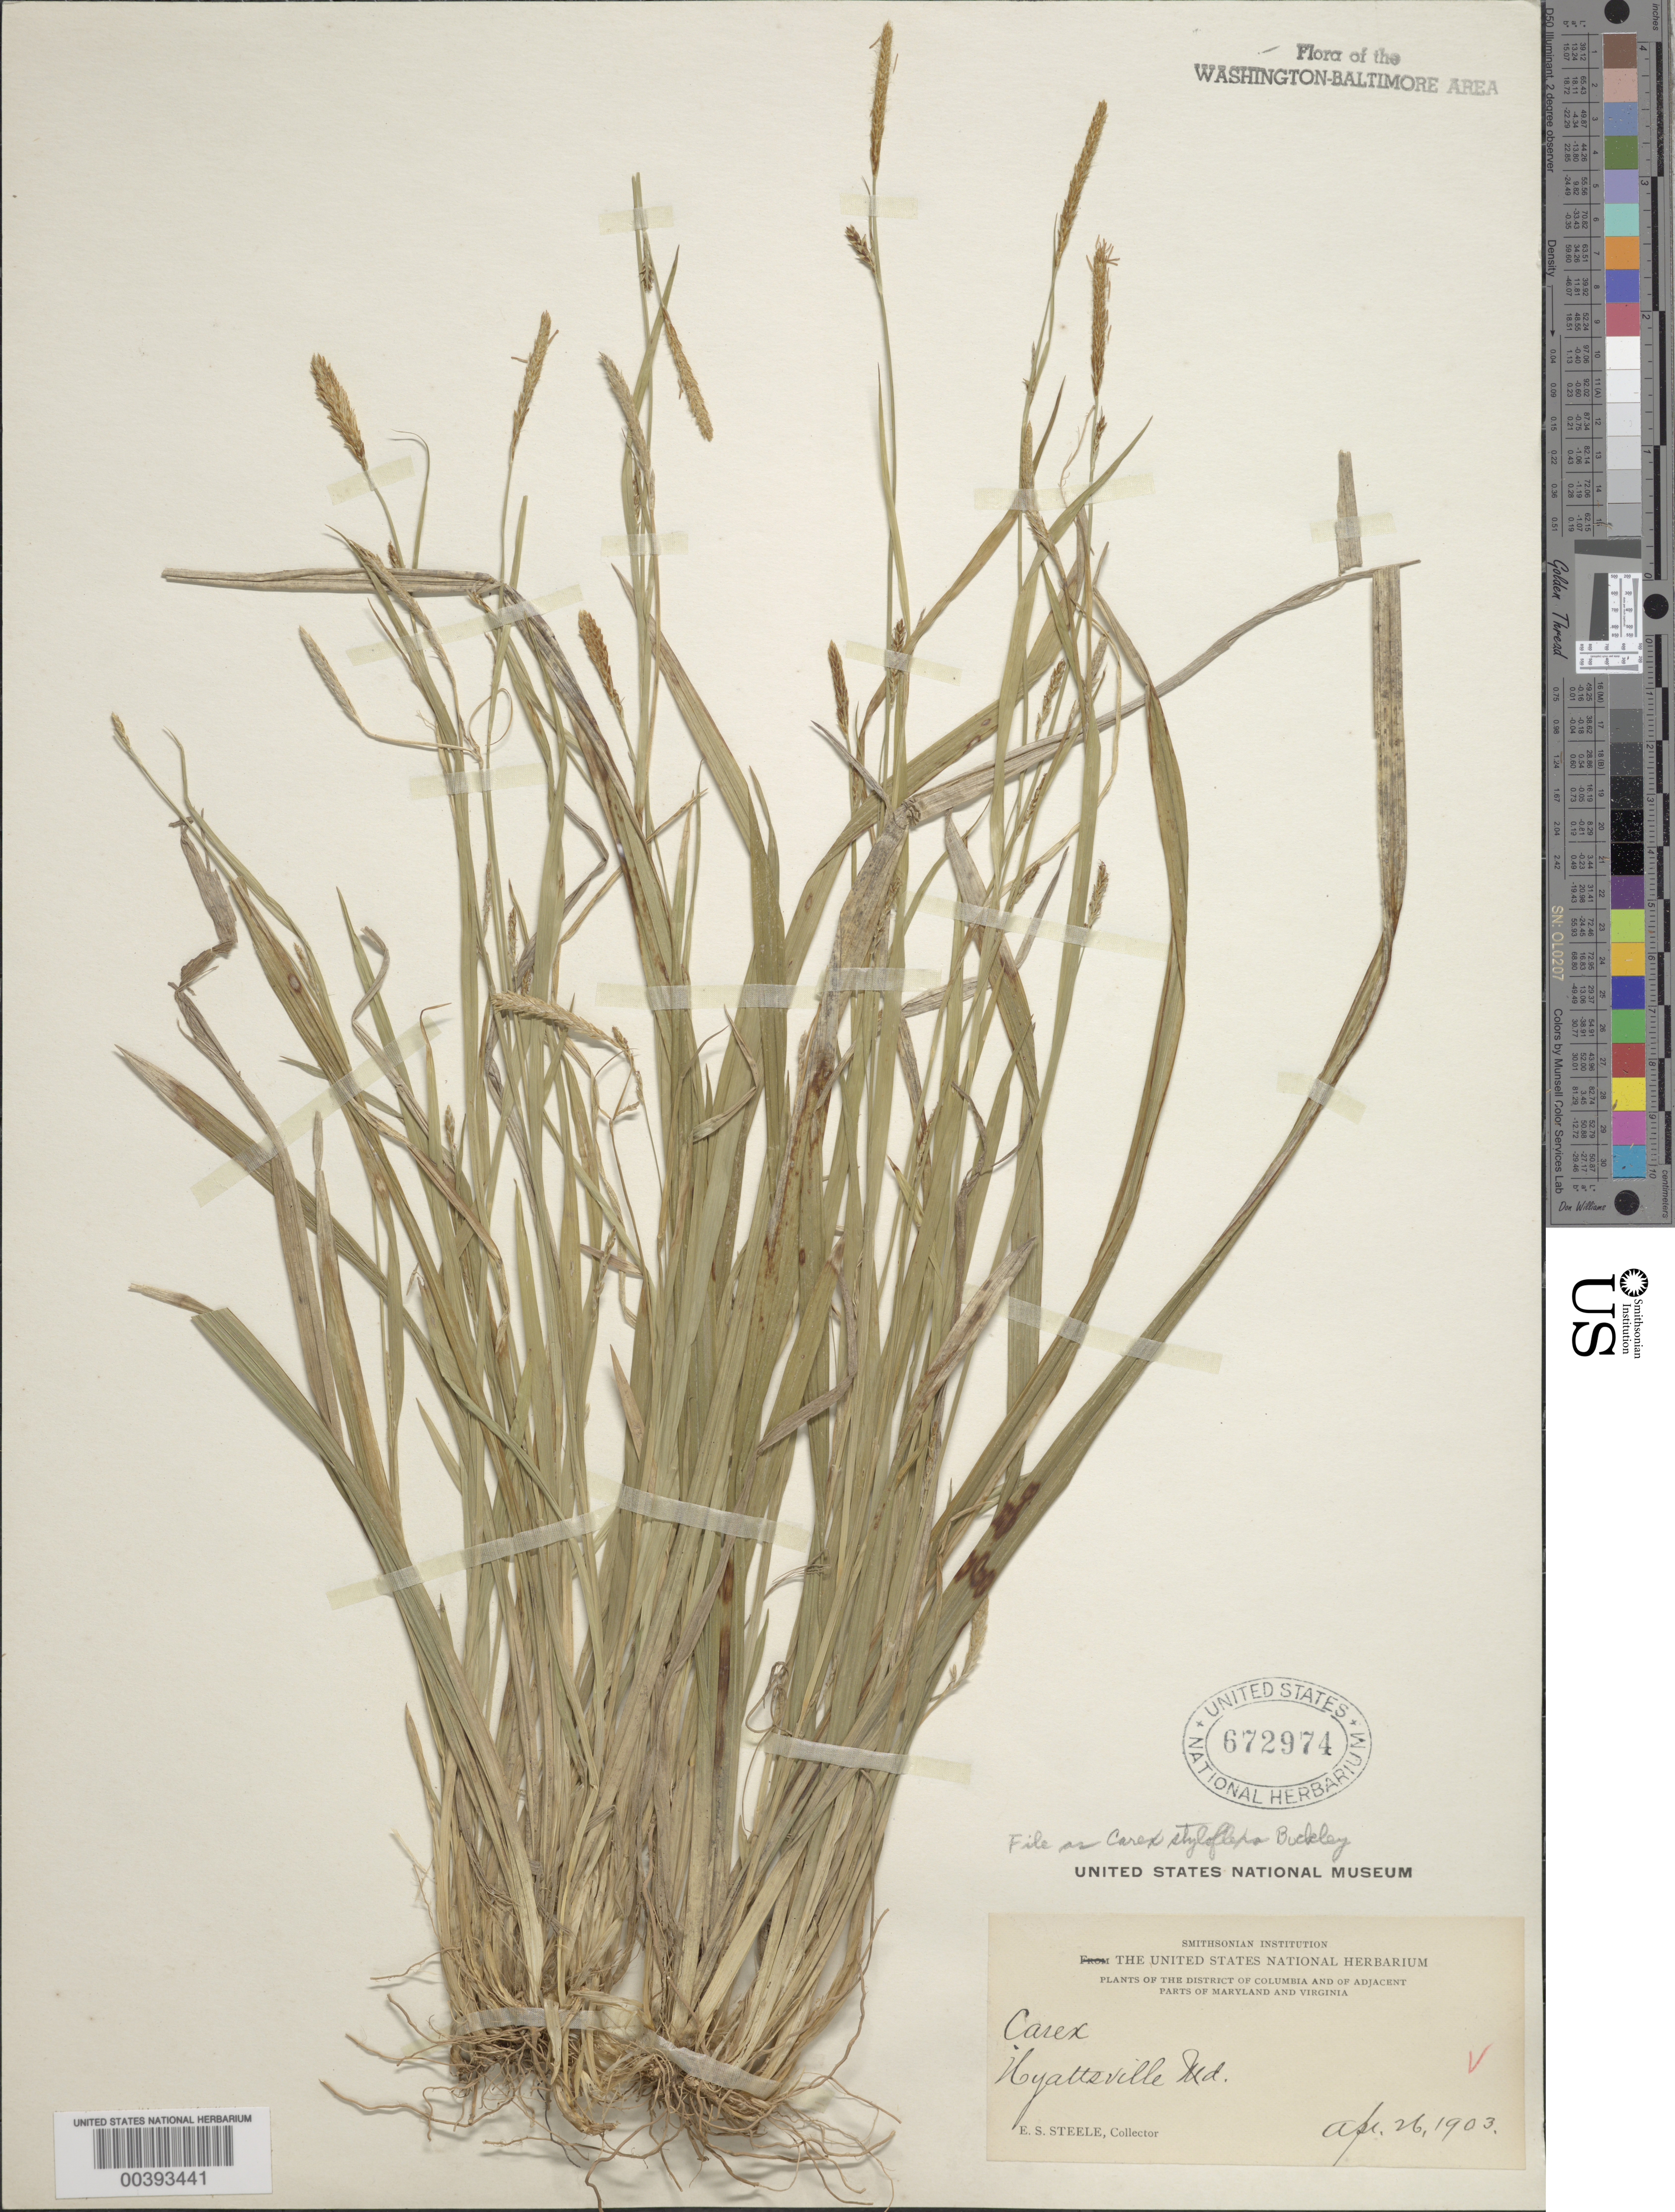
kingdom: Plantae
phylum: Tracheophyta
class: Liliopsida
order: Poales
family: Cyperaceae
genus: Carex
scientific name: Carex styloflexa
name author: Buckley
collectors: E. Steele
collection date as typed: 26 Apr 1903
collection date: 1903-04-26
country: United States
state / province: Maryland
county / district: Prince George's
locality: Hyattsville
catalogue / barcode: US 672974